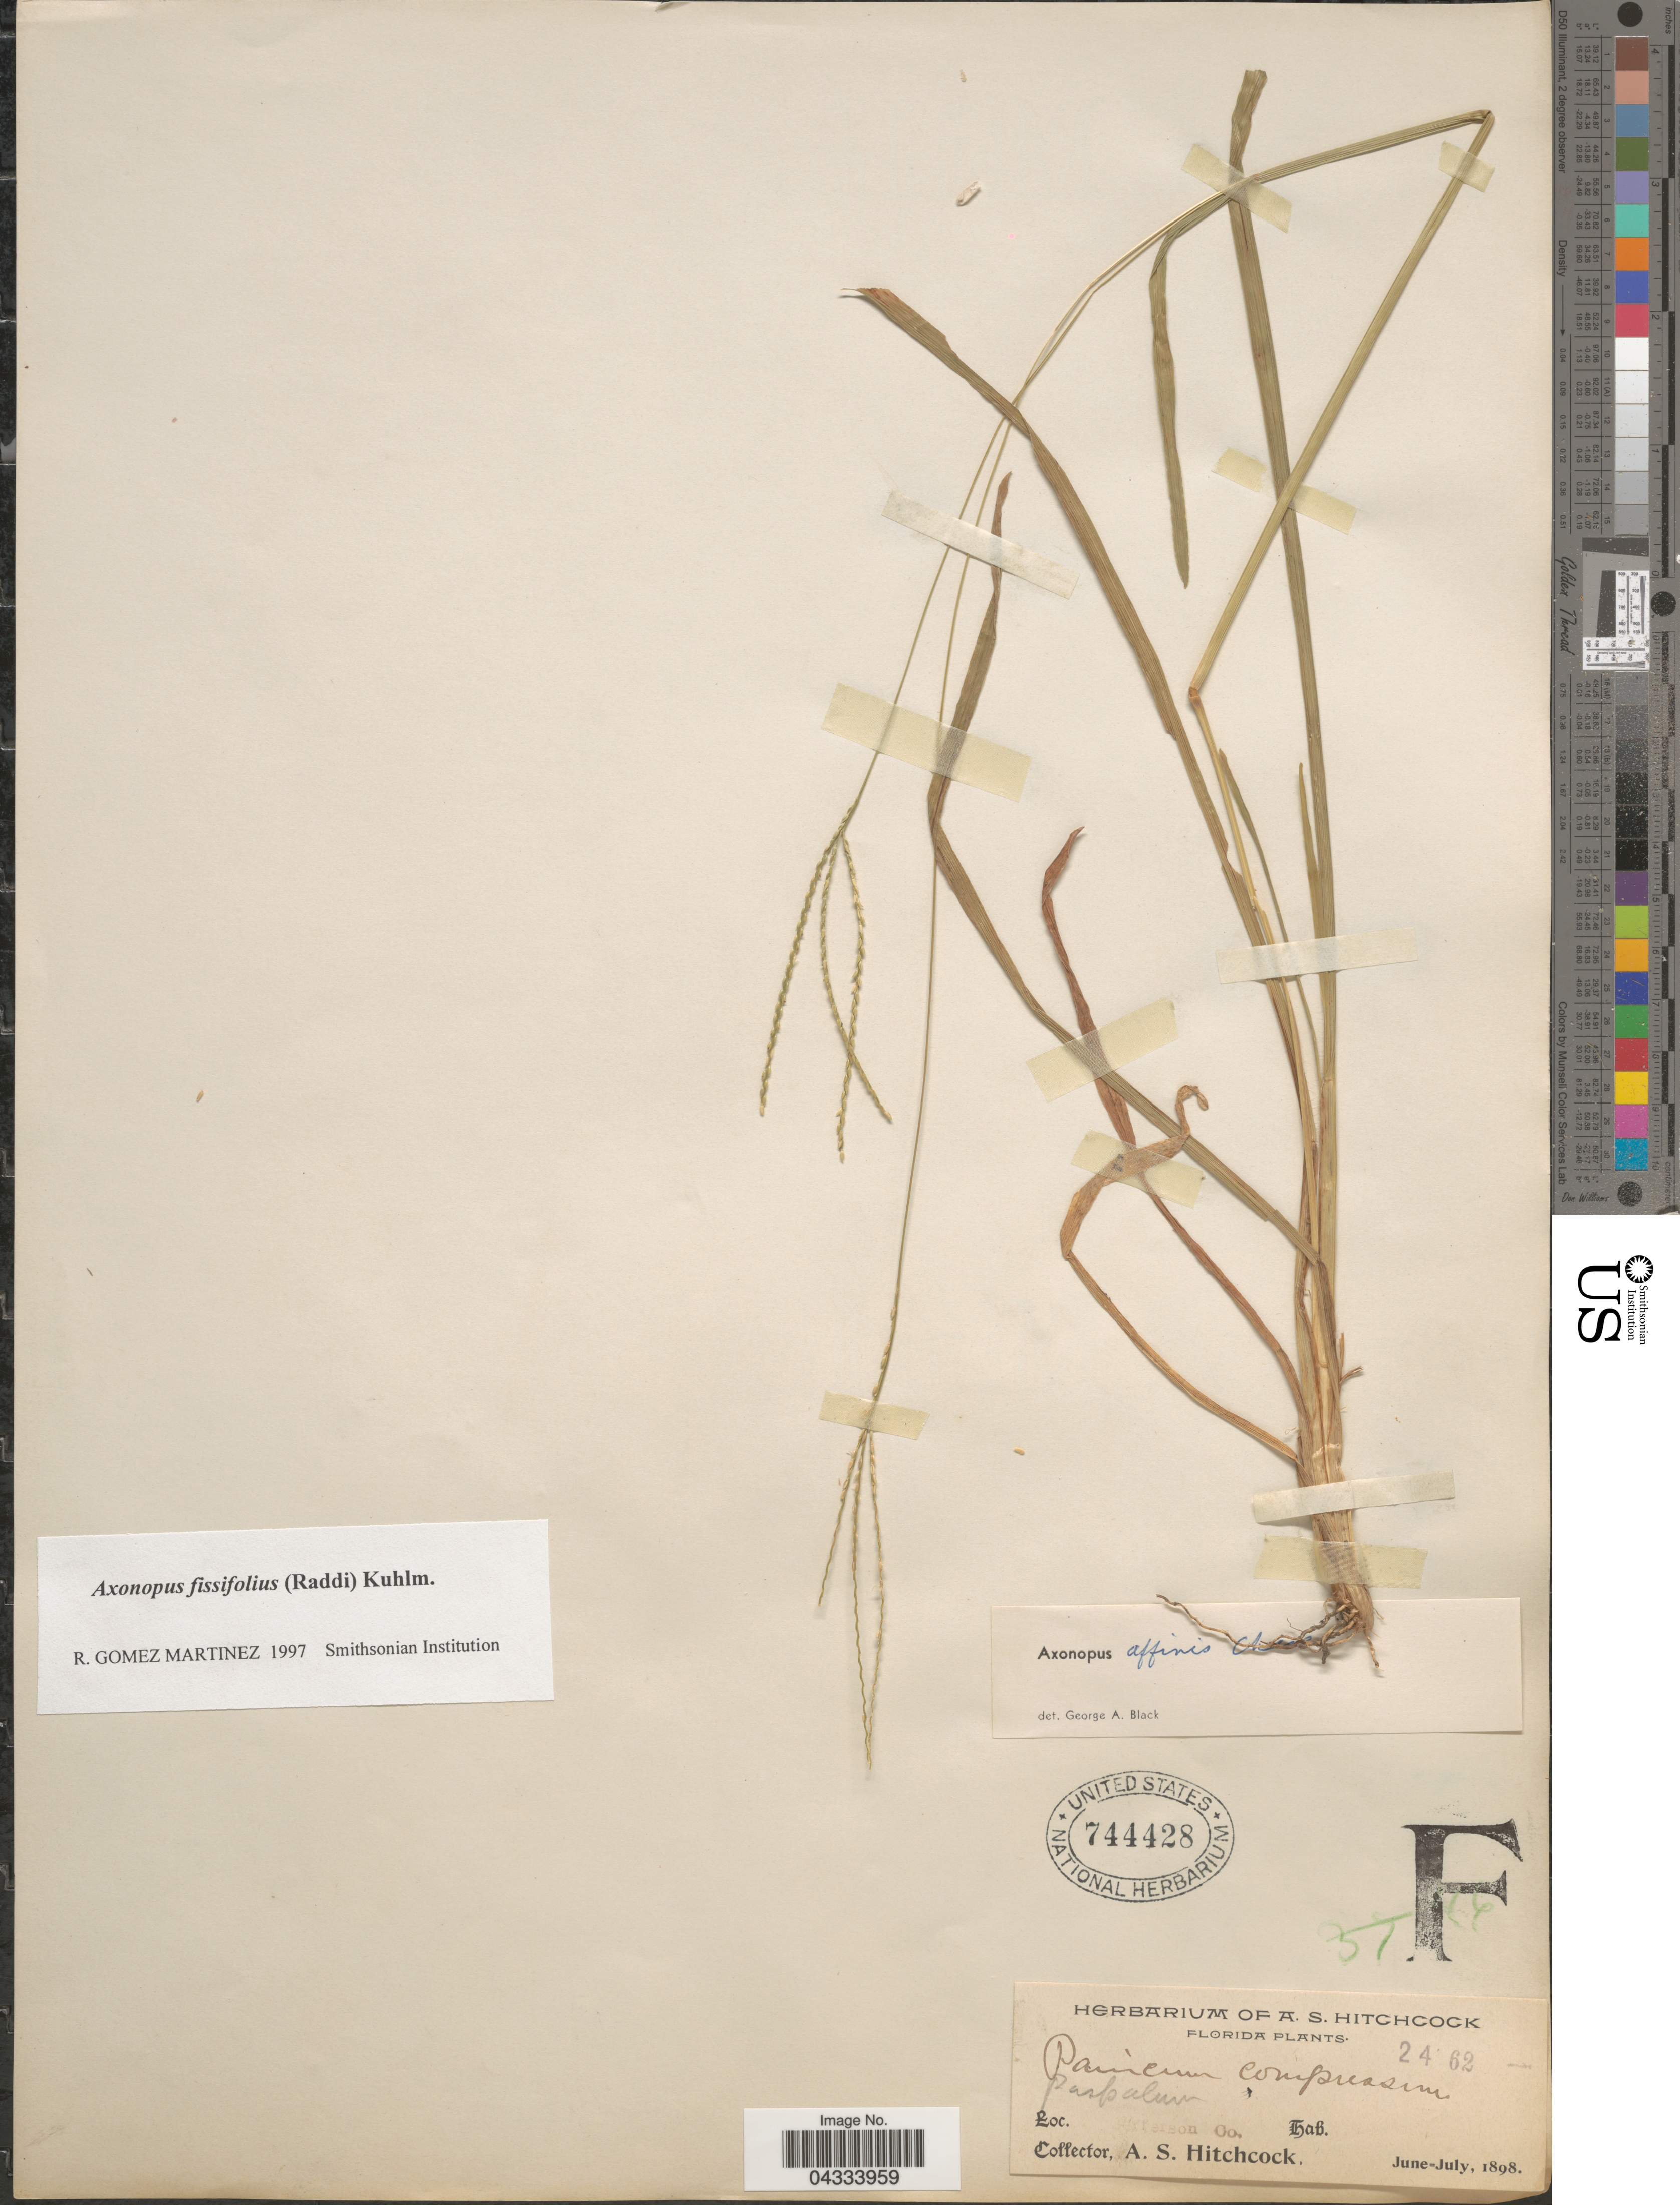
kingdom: Plantae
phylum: Tracheophyta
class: Liliopsida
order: Poales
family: Poaceae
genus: Axonopus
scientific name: Axonopus fissifolius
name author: (Raddi) Kuhlm.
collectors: A. S. Hitchcock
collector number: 2462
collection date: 1898-06/1898-07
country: United States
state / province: Florida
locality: Jefferson Co.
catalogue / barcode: US 744428